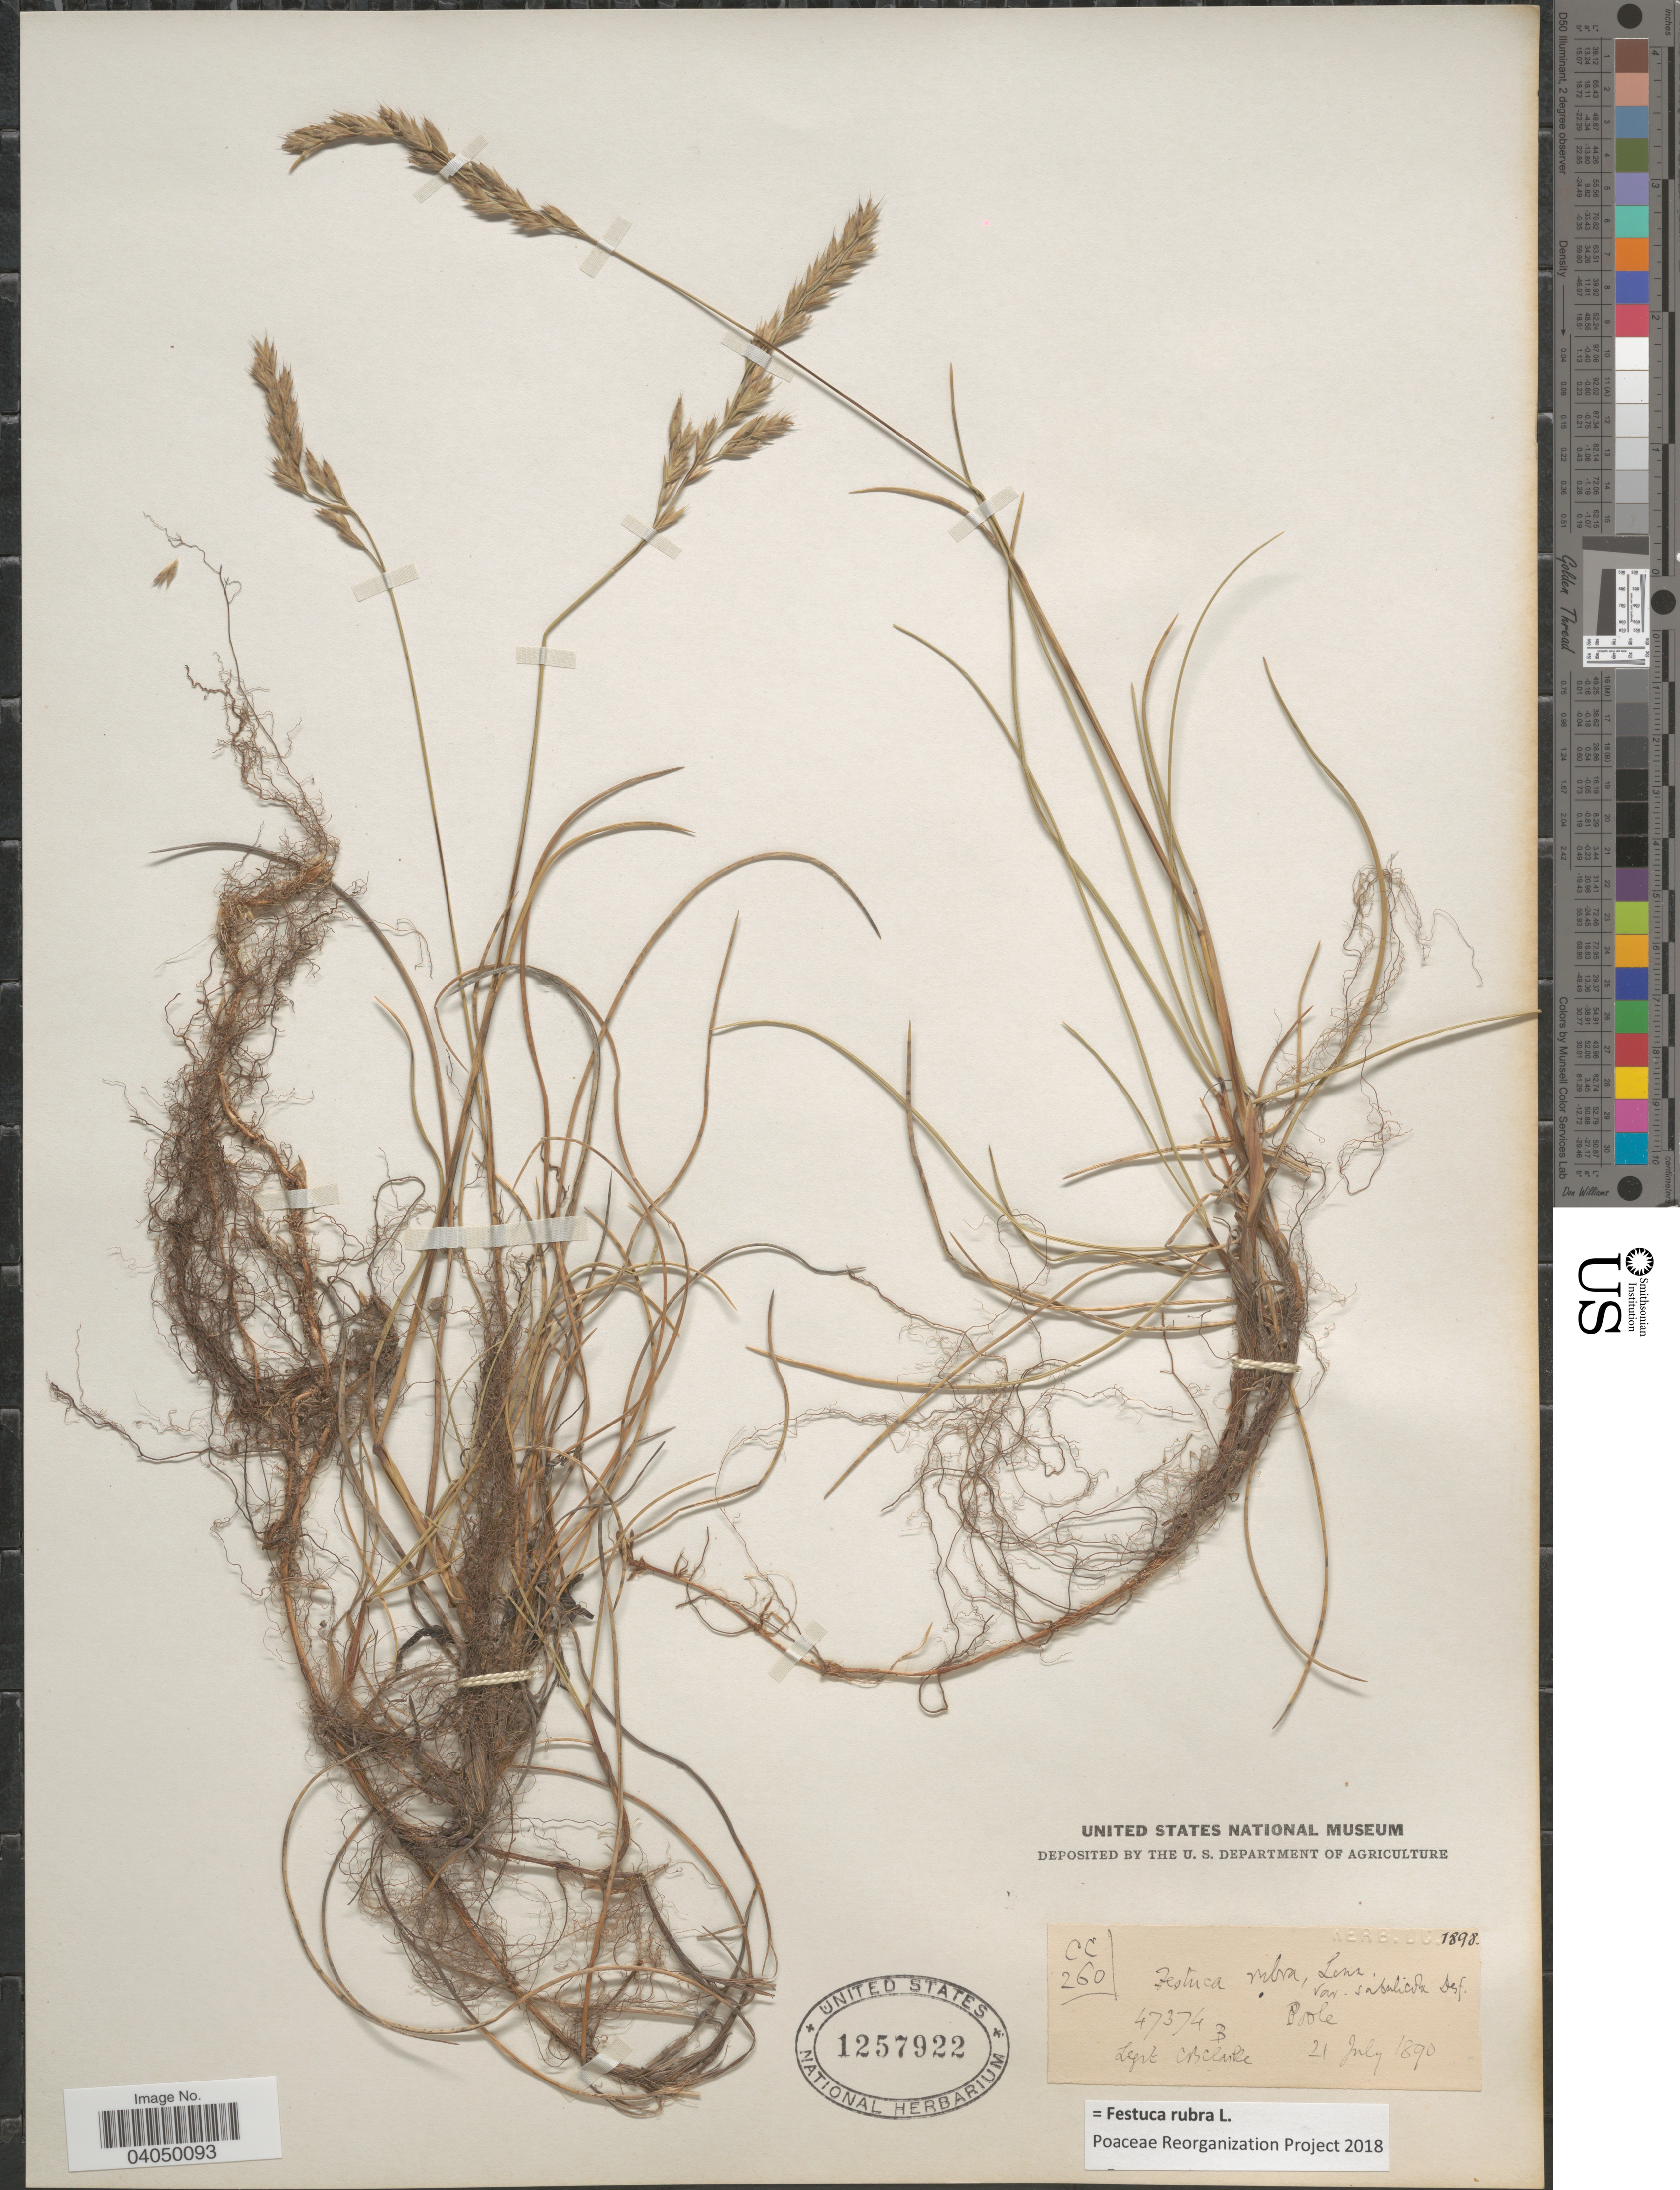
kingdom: Plantae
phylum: Tracheophyta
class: Liliopsida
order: Poales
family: Poaceae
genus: Festuca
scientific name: Festuca rubra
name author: L.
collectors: C. B. Clarke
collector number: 47374B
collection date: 1890-07-21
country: United Kingdom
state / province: England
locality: Poole.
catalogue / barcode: US 1257922